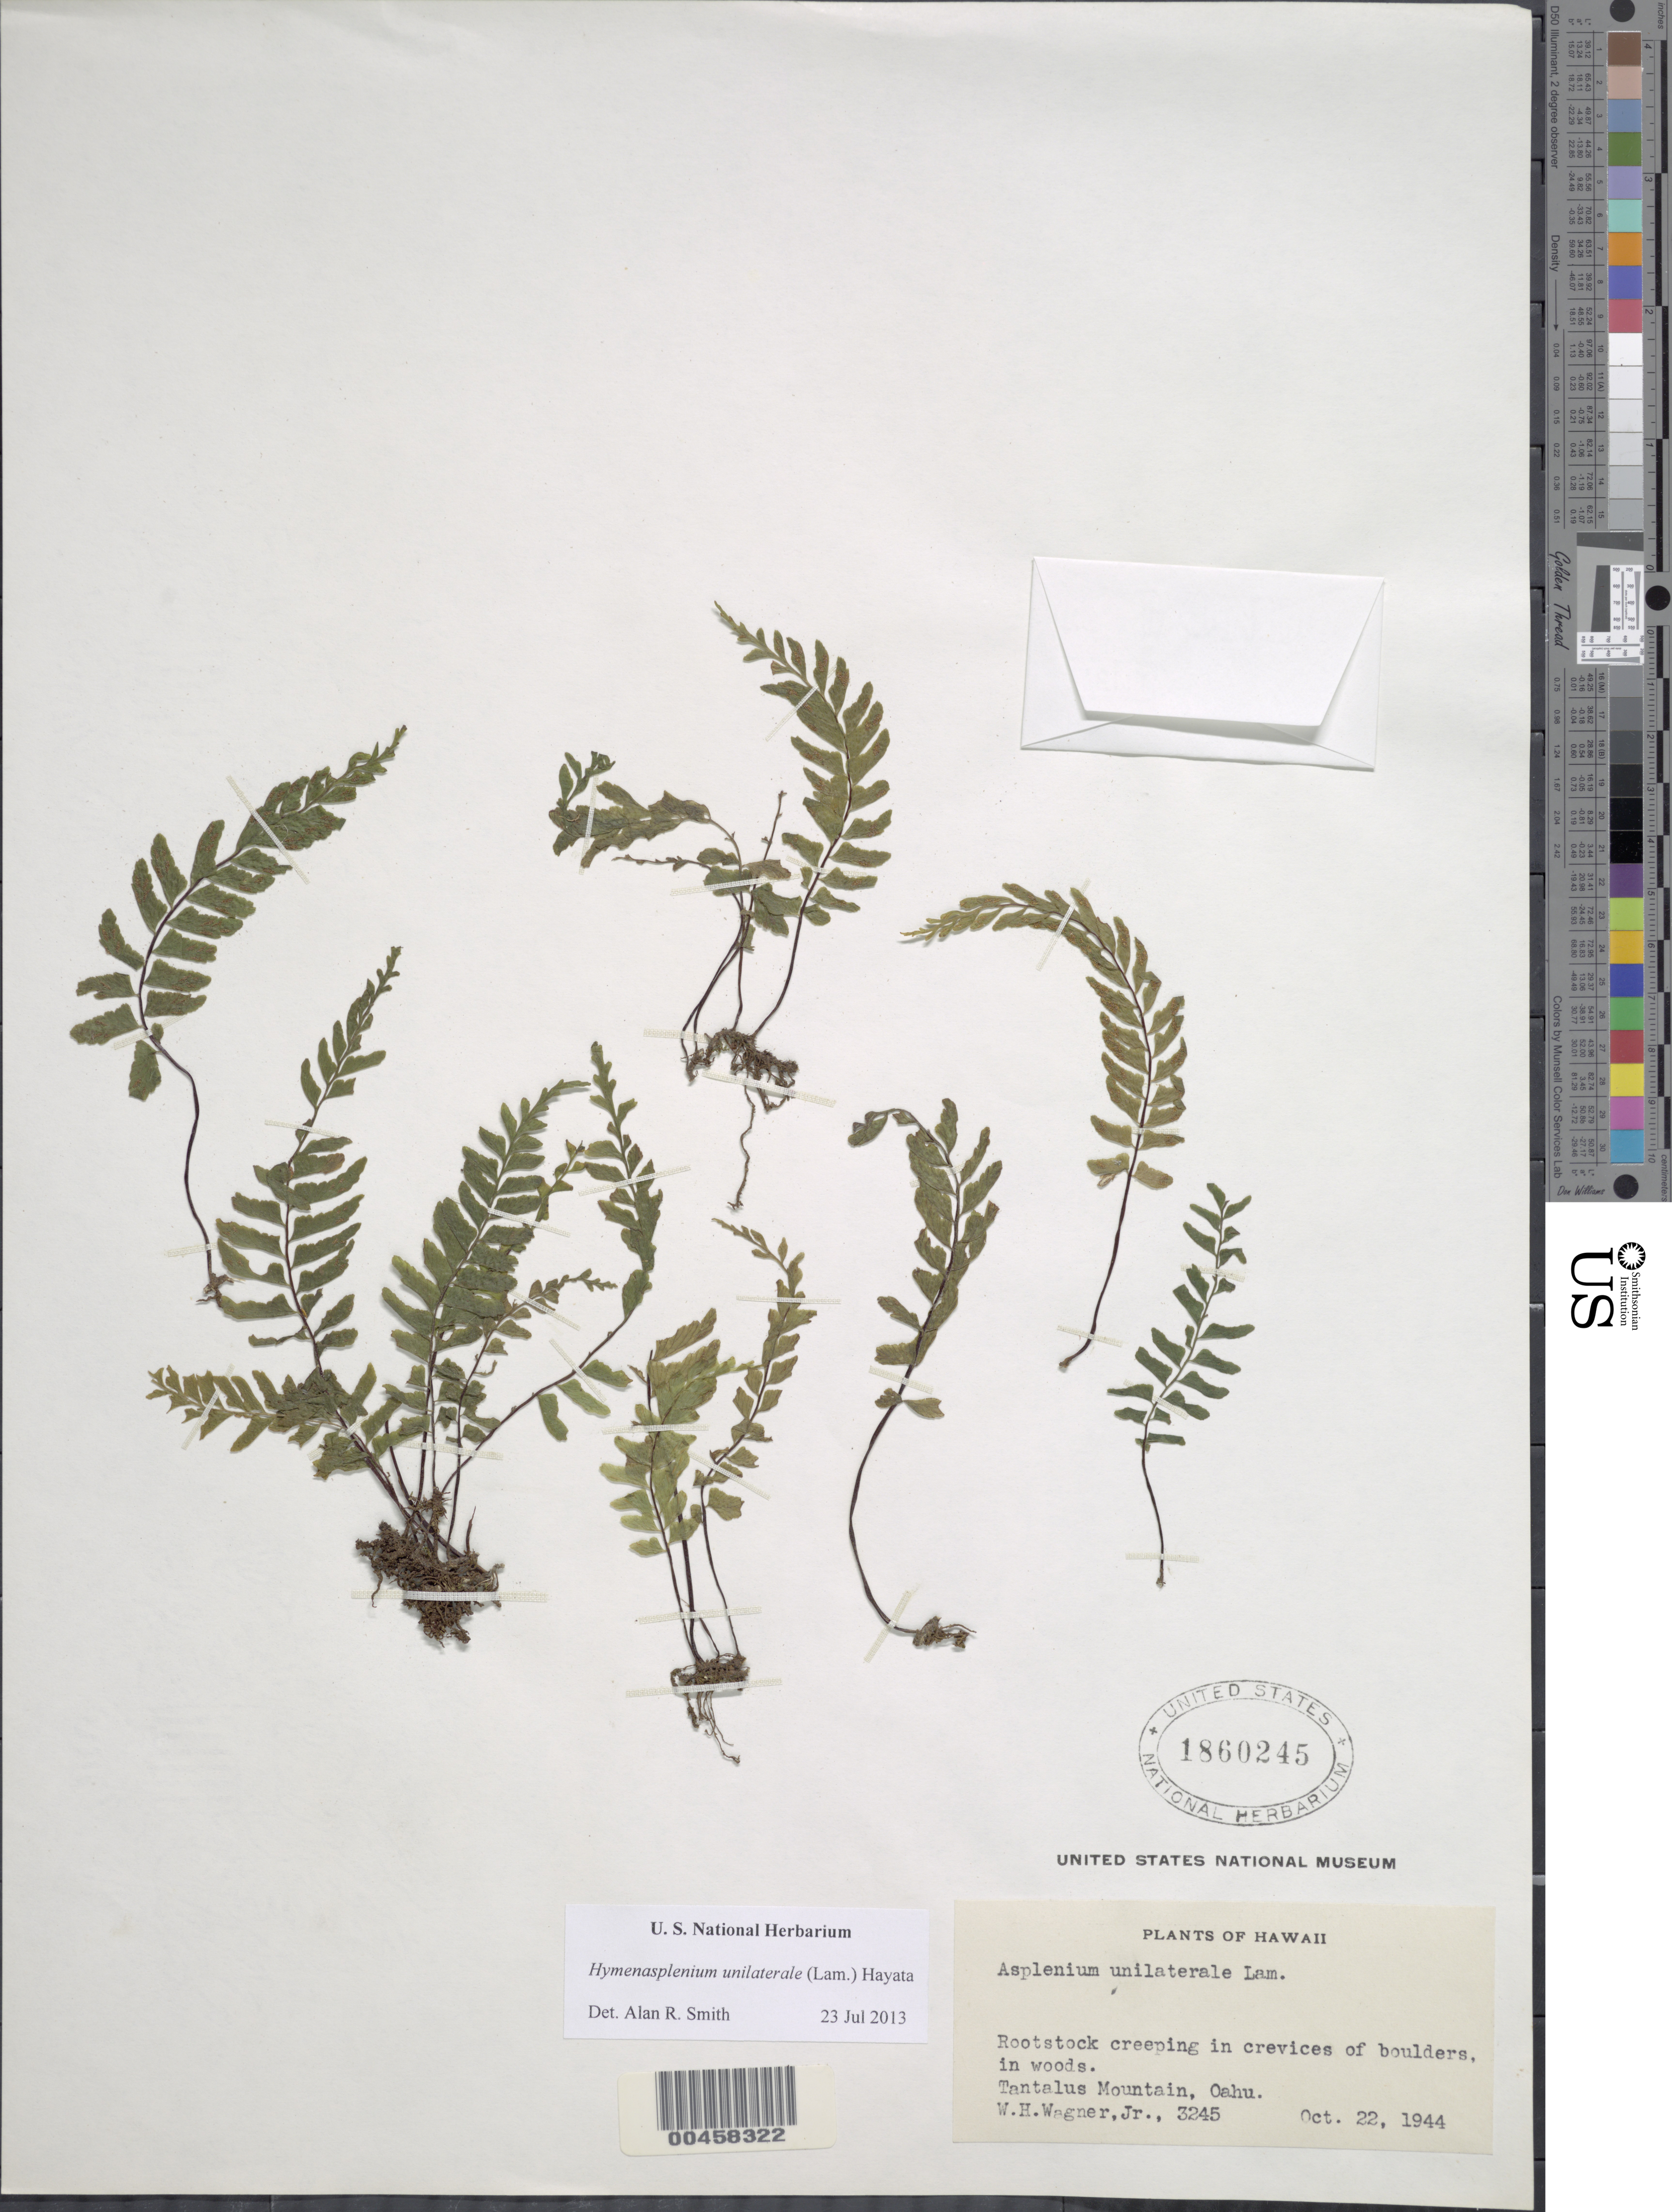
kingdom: Plantae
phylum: Tracheophyta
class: Polypodiopsida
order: Polypodiales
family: Aspleniaceae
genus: Hymenasplenium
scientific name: Hymenasplenium unilaterale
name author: (Lam.) Hayata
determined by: Smith, Alan R., (UC)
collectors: W. H. Wagner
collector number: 3245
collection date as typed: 22 Oct 1944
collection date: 1944-10-22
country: United States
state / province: Hawaii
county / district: Honolulu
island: Oahu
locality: Tantalus Mountain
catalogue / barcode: US 1860245